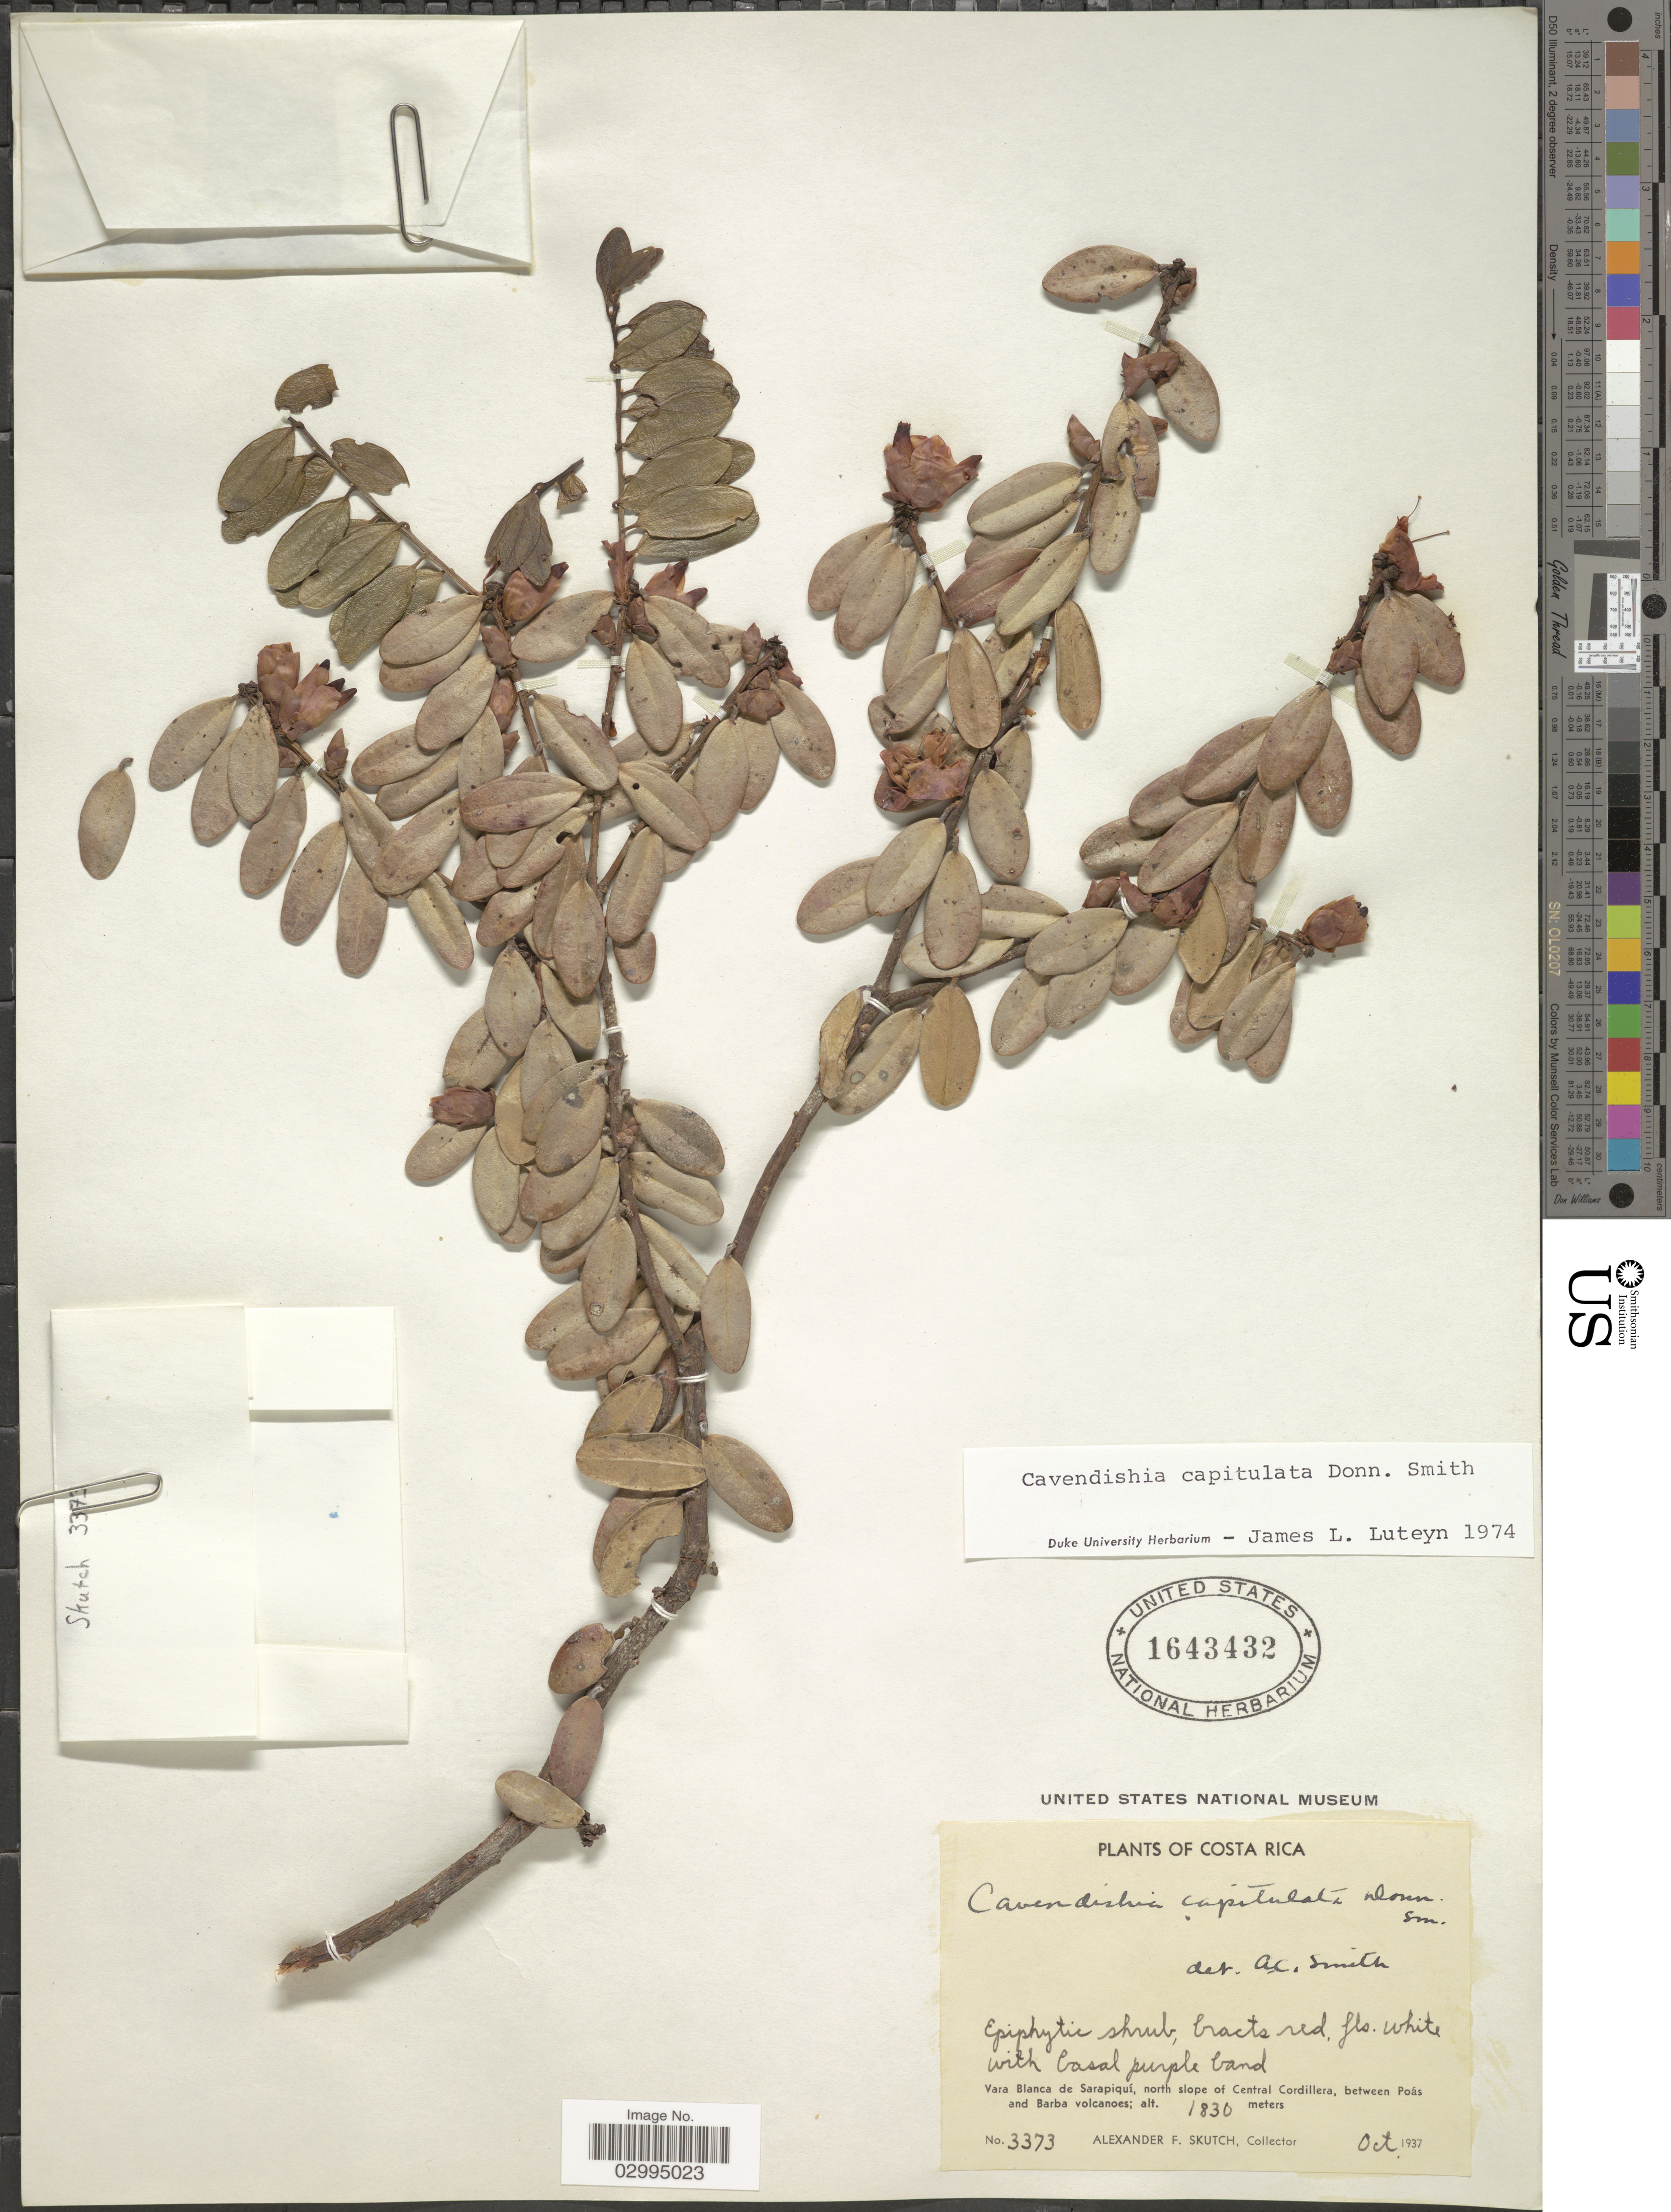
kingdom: Plantae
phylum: Tracheophyta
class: Magnoliopsida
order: Ericales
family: Ericaceae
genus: Cavendishia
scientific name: Cavendishia capitulata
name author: Donn. Sm.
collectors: A. F. Skutch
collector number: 3373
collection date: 1937-10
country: Costa Rica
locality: Vara Blanca de Sarapiquí, north slope of Central Cordillera, between Poás and Barba volcanoes.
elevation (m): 1830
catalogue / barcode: US 1643432